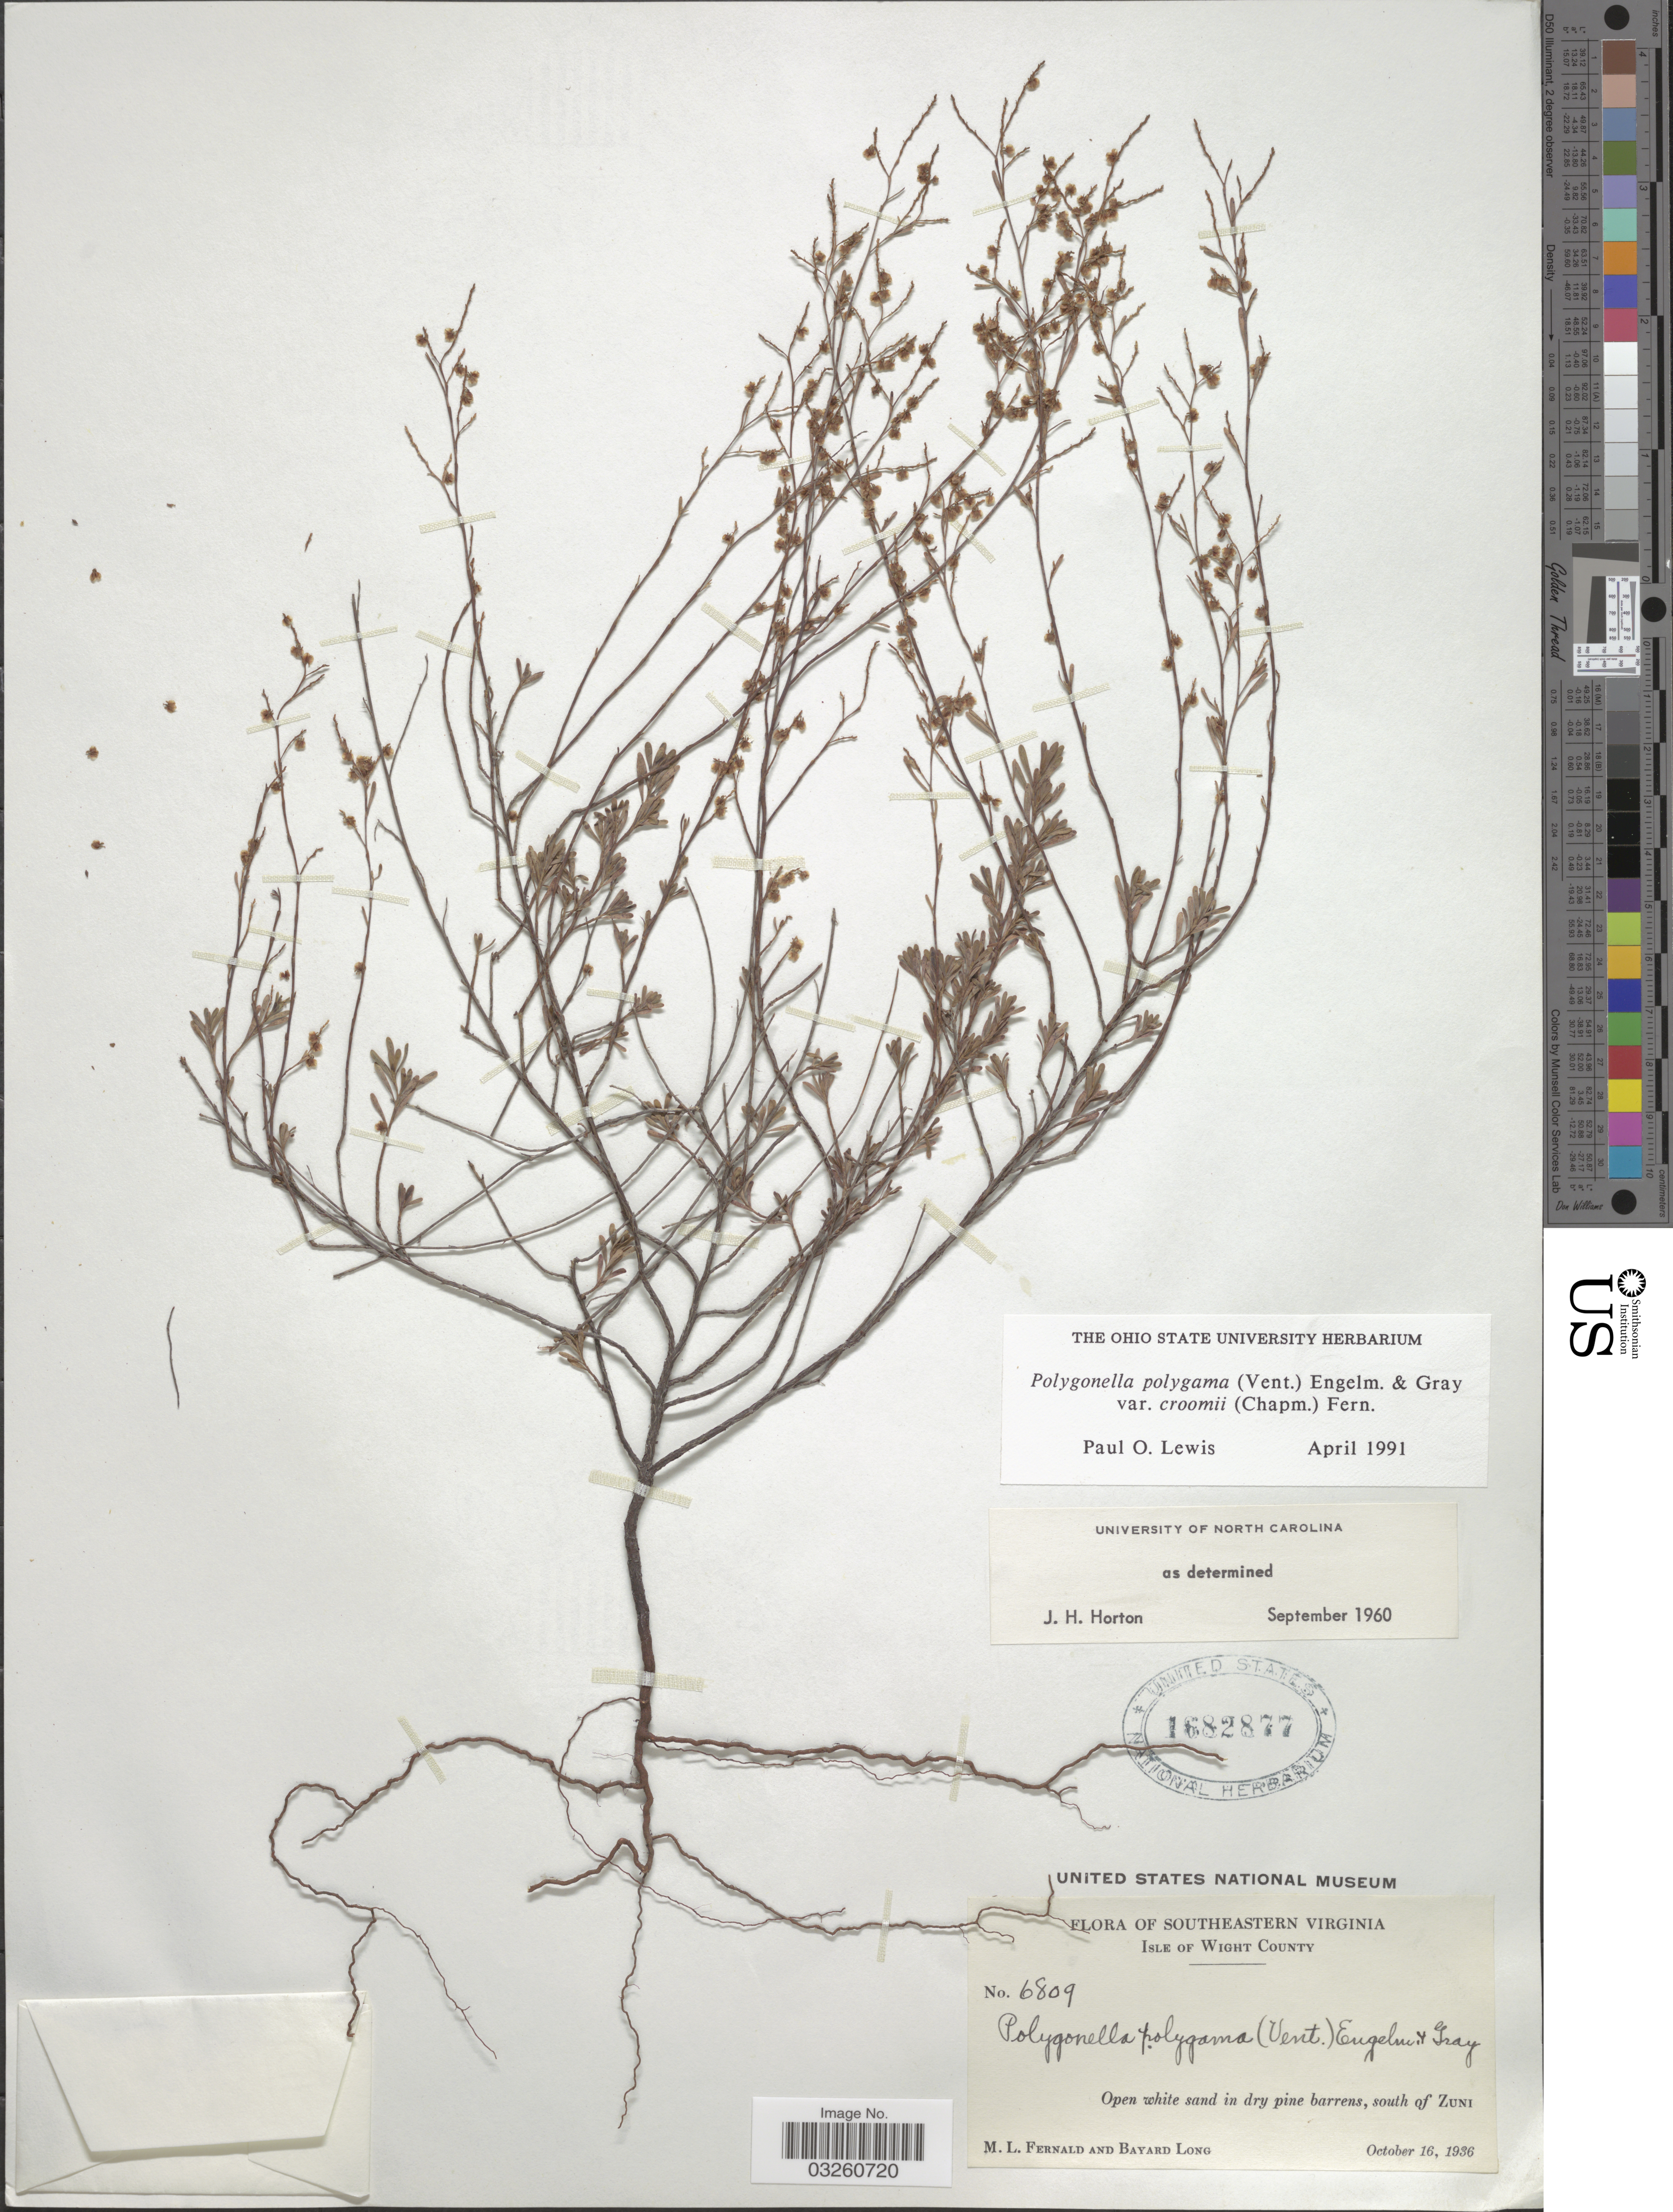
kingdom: Plantae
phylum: Tracheophyta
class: Magnoliopsida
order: Caryophyllales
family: Polygonaceae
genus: Polygonella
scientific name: Polygonella polygama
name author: (Vent.) Engelm. & A. Gray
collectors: M. L. Fernald & B. Long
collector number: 6809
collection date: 1936-10-16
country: United States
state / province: Virginia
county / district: Isle of Wight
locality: Southeastern Virginia. Isle of Wight County. Open white sand in dry pine barrens, south of Zuni.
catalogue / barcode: US 1682877